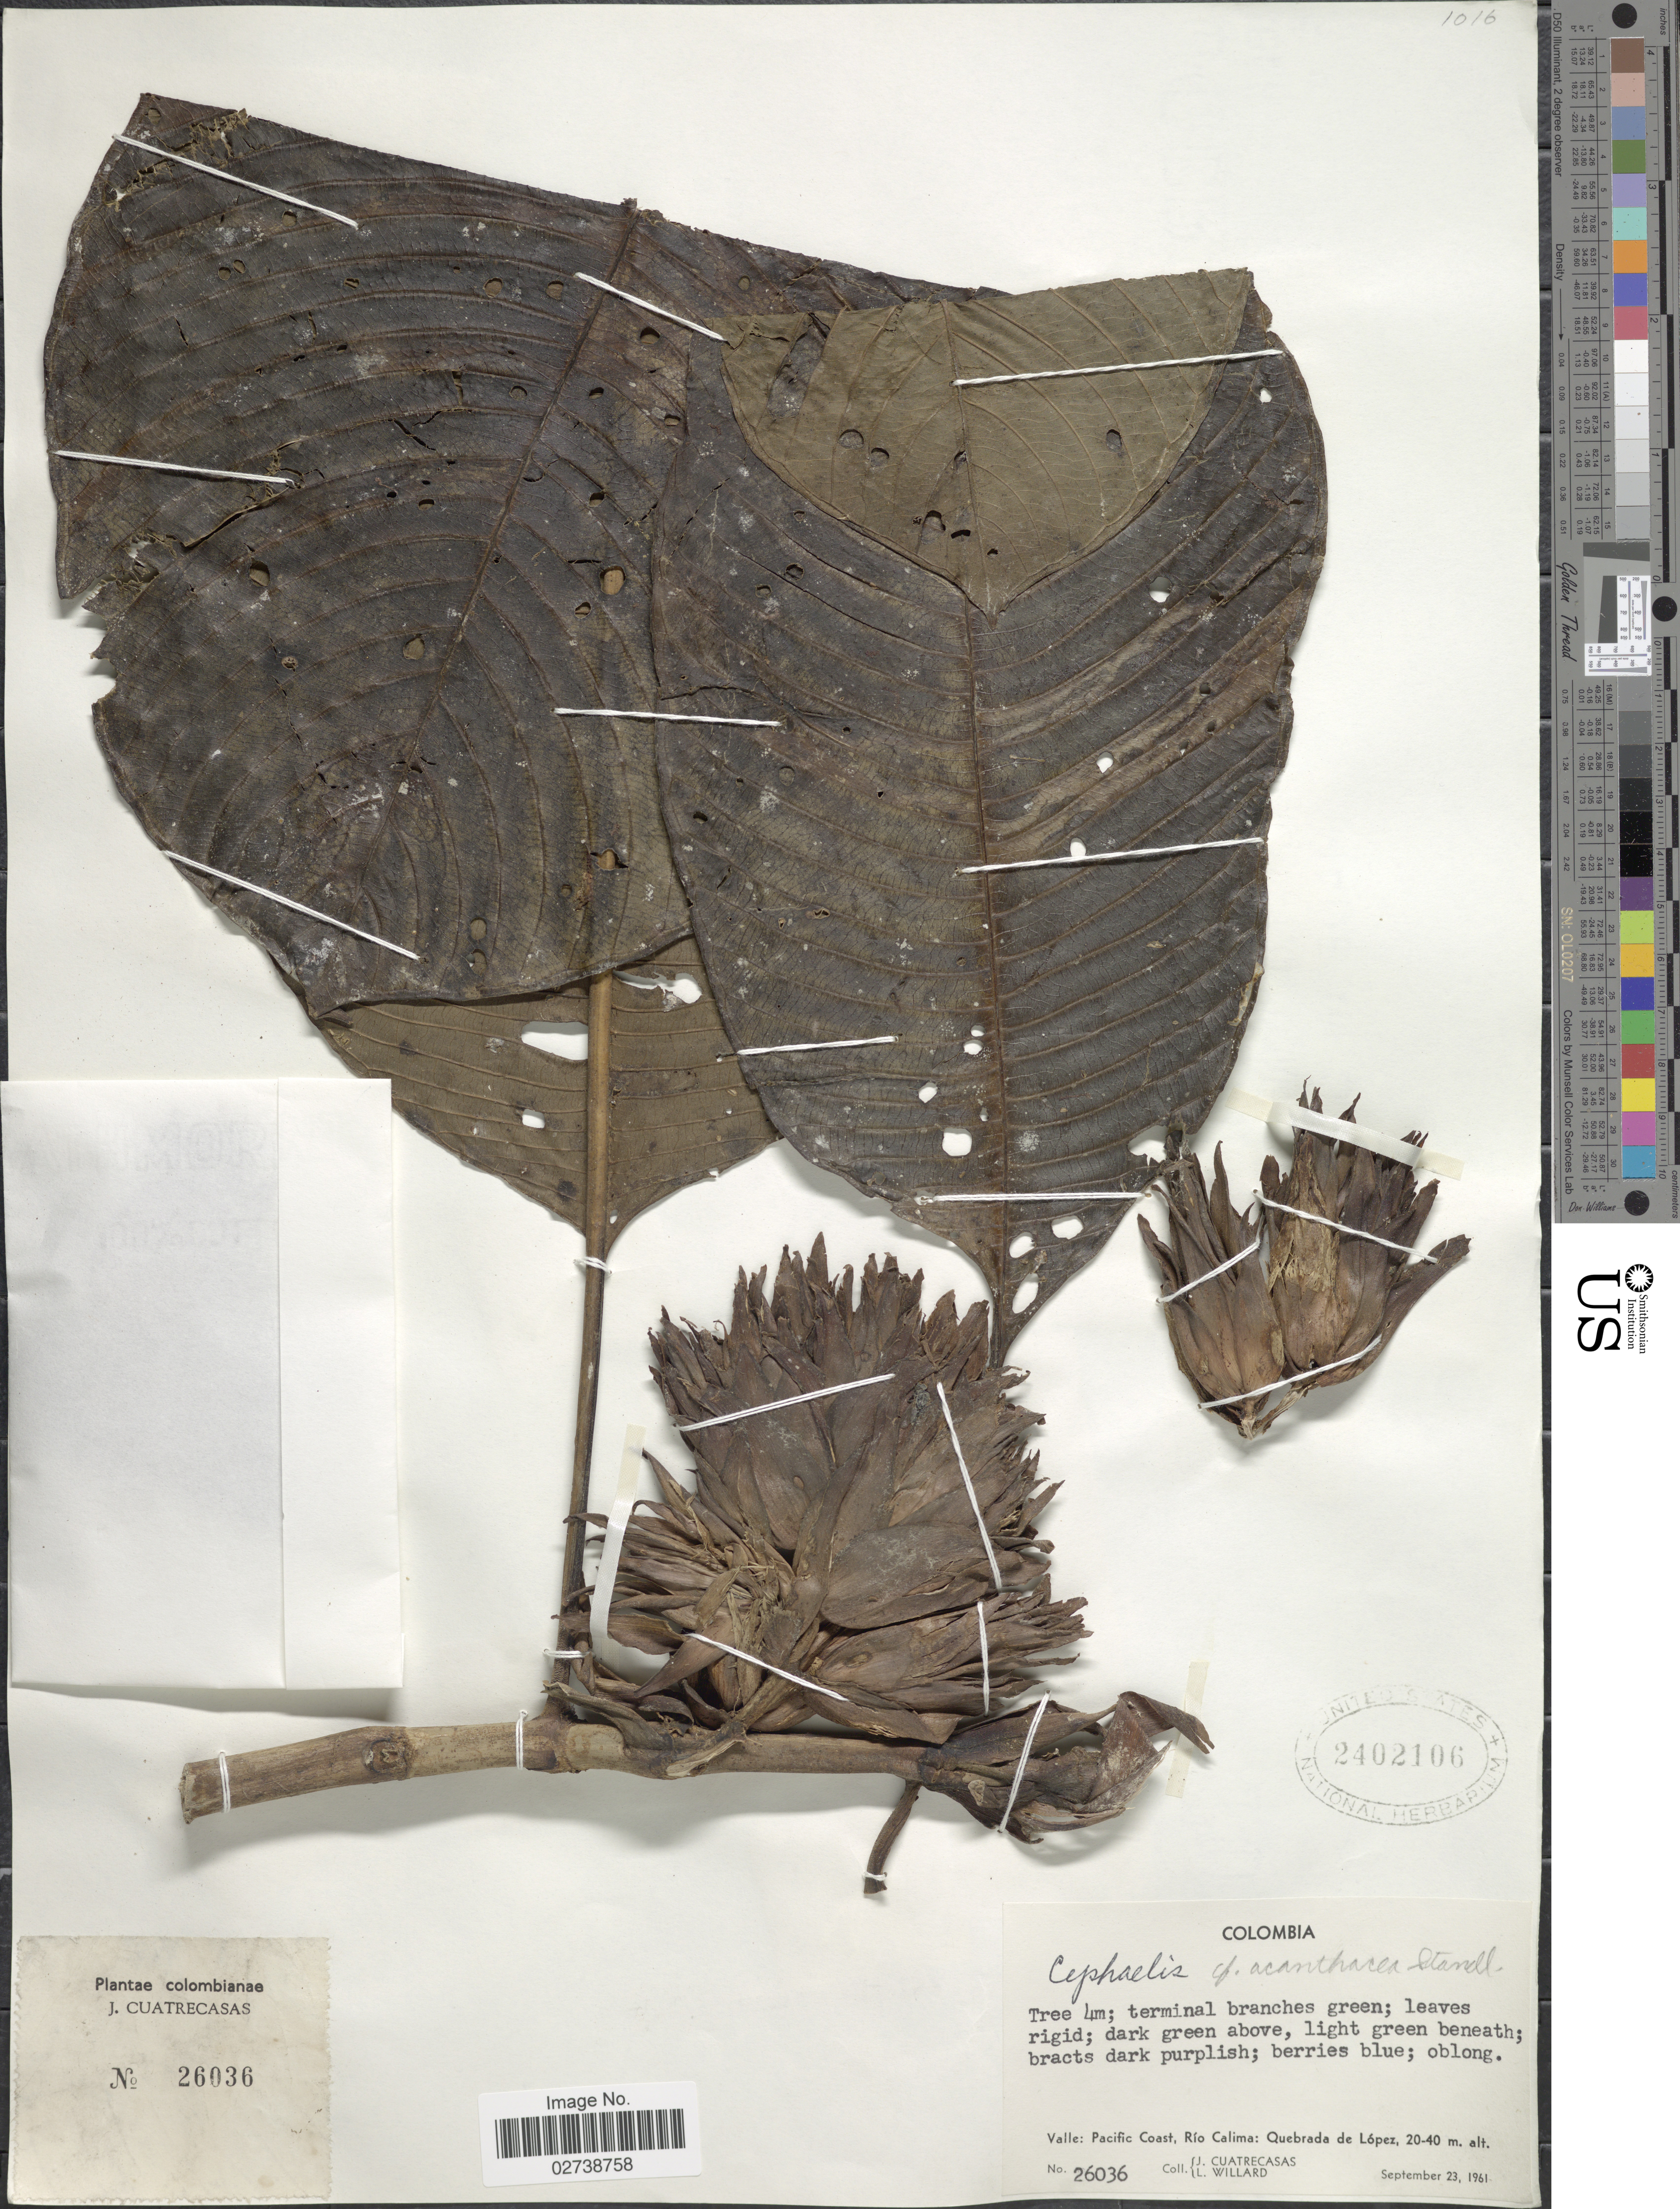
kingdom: Plantae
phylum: Tracheophyta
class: Magnoliopsida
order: Gentianales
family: Rubiaceae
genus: Palicourea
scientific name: Palicourea acanthacea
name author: C.M. Taylor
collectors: J. Cuatrecasas & L. Willard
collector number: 26036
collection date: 1961-09-23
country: Colombia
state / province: Valle del Cauca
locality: Valle: Pacific Coast, Río Calima: Quebrada de López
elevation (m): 20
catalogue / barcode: US 2402106